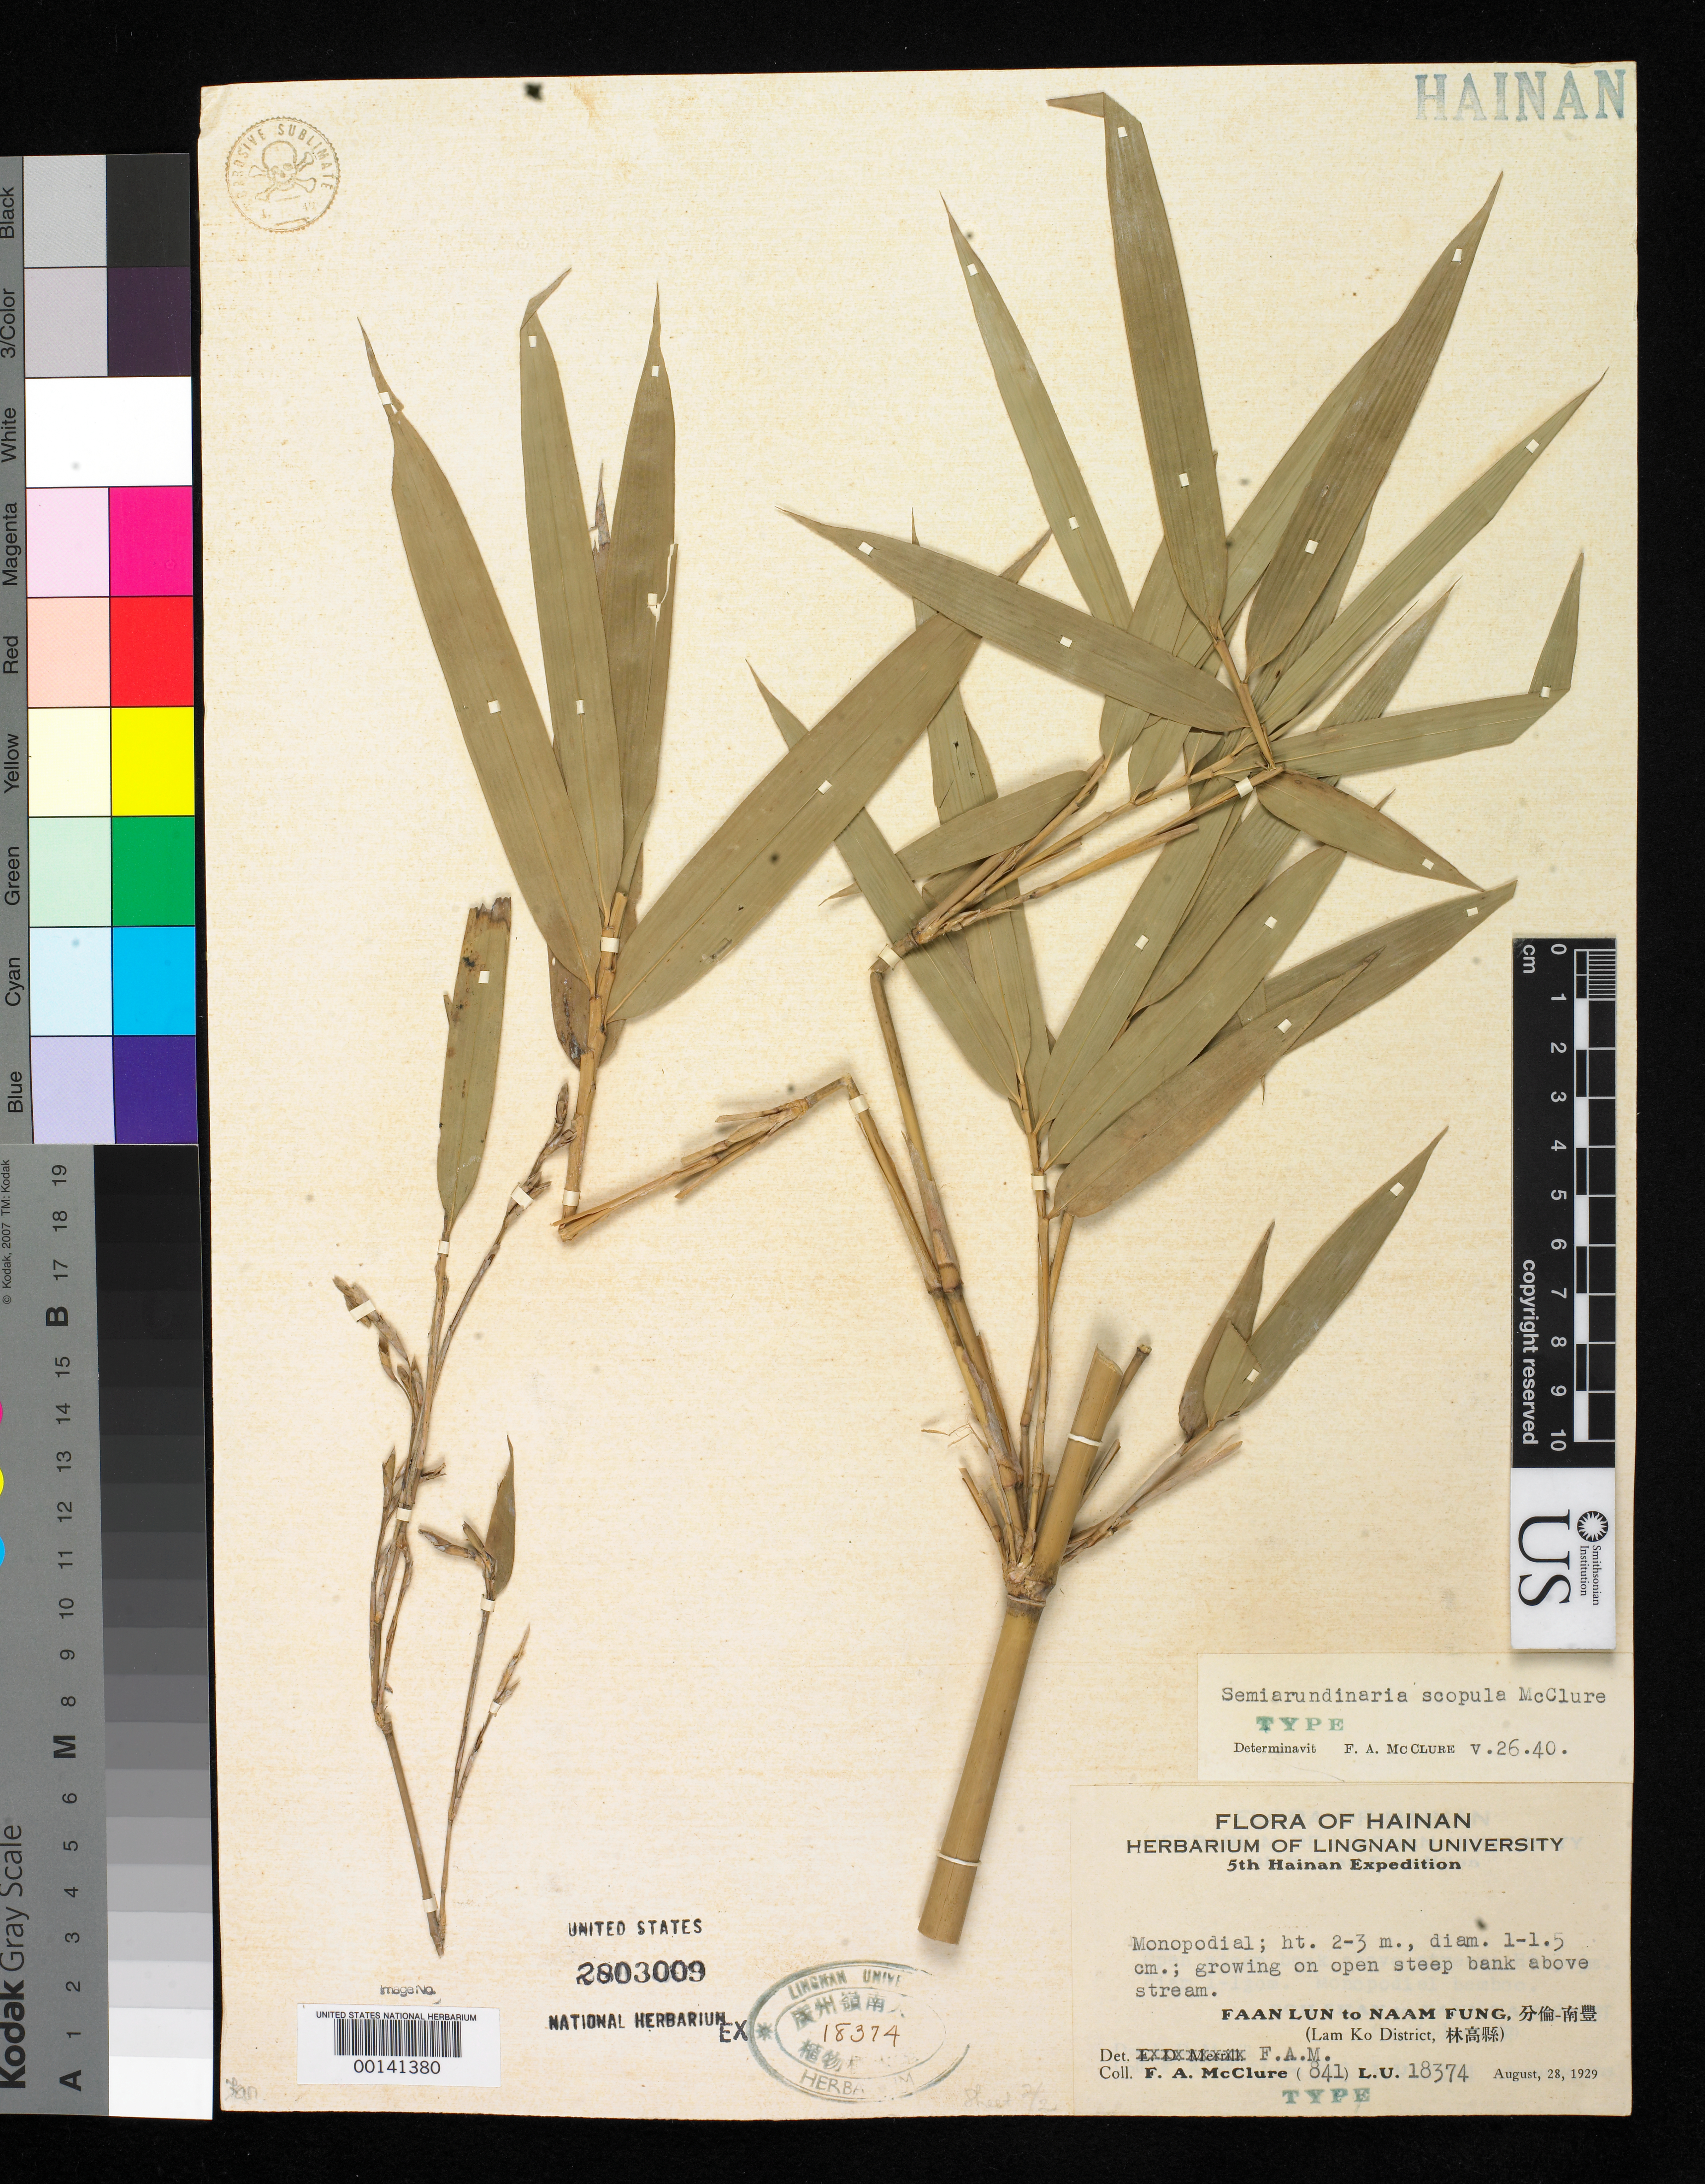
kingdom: Plantae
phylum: Tracheophyta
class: Liliopsida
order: Poales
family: Poaceae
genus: Semiarundinaria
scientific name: Semiarundinaria scopula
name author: McClure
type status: Type Collection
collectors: F. A. McClure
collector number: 841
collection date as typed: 28 Aug 1929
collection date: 1929-08-28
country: China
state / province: Hainan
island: Hainan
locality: Faan Lun to Naam Fung.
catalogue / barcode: US 2803009